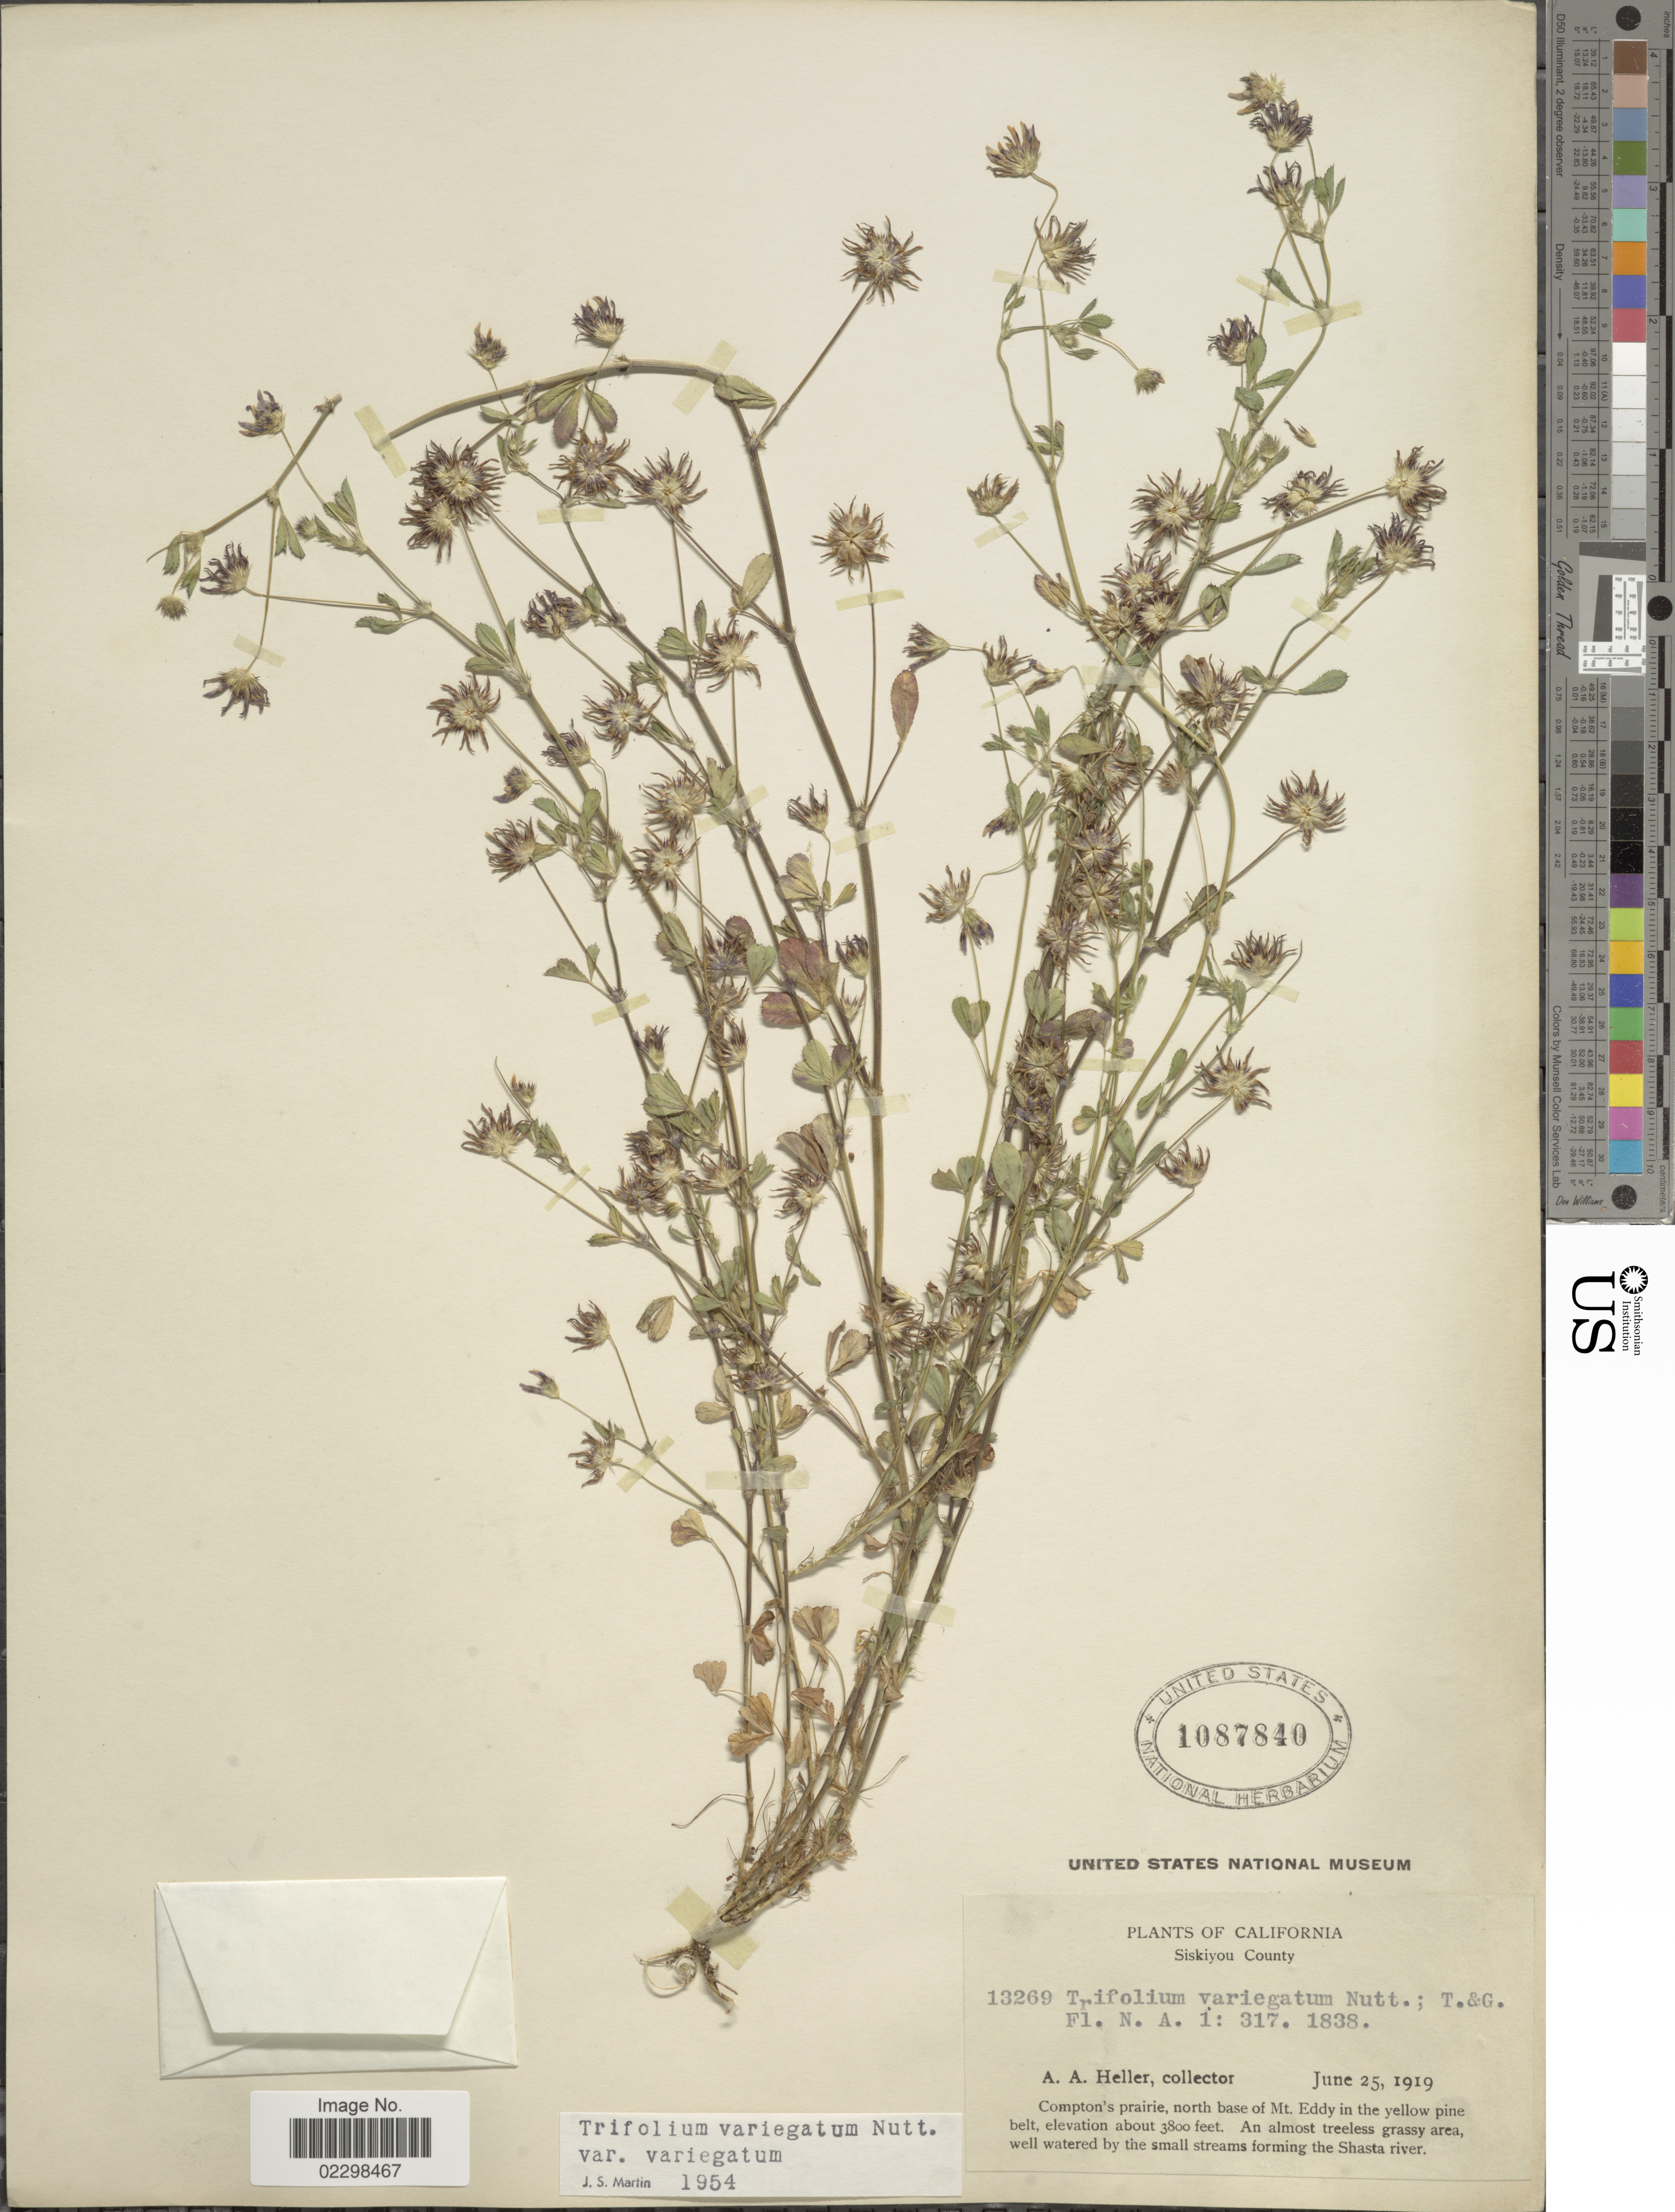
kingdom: Plantae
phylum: Tracheophyta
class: Magnoliopsida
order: Fabales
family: Fabaceae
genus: Trifolium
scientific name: Trifolium variegatum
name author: Nutt.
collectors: A. A. Heller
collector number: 13269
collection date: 1919-06-25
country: United States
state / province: California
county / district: Siskiyou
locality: Siskiyou County, Compton's prairie, north base of Mt. Eddy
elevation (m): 1158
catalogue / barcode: US 1087840